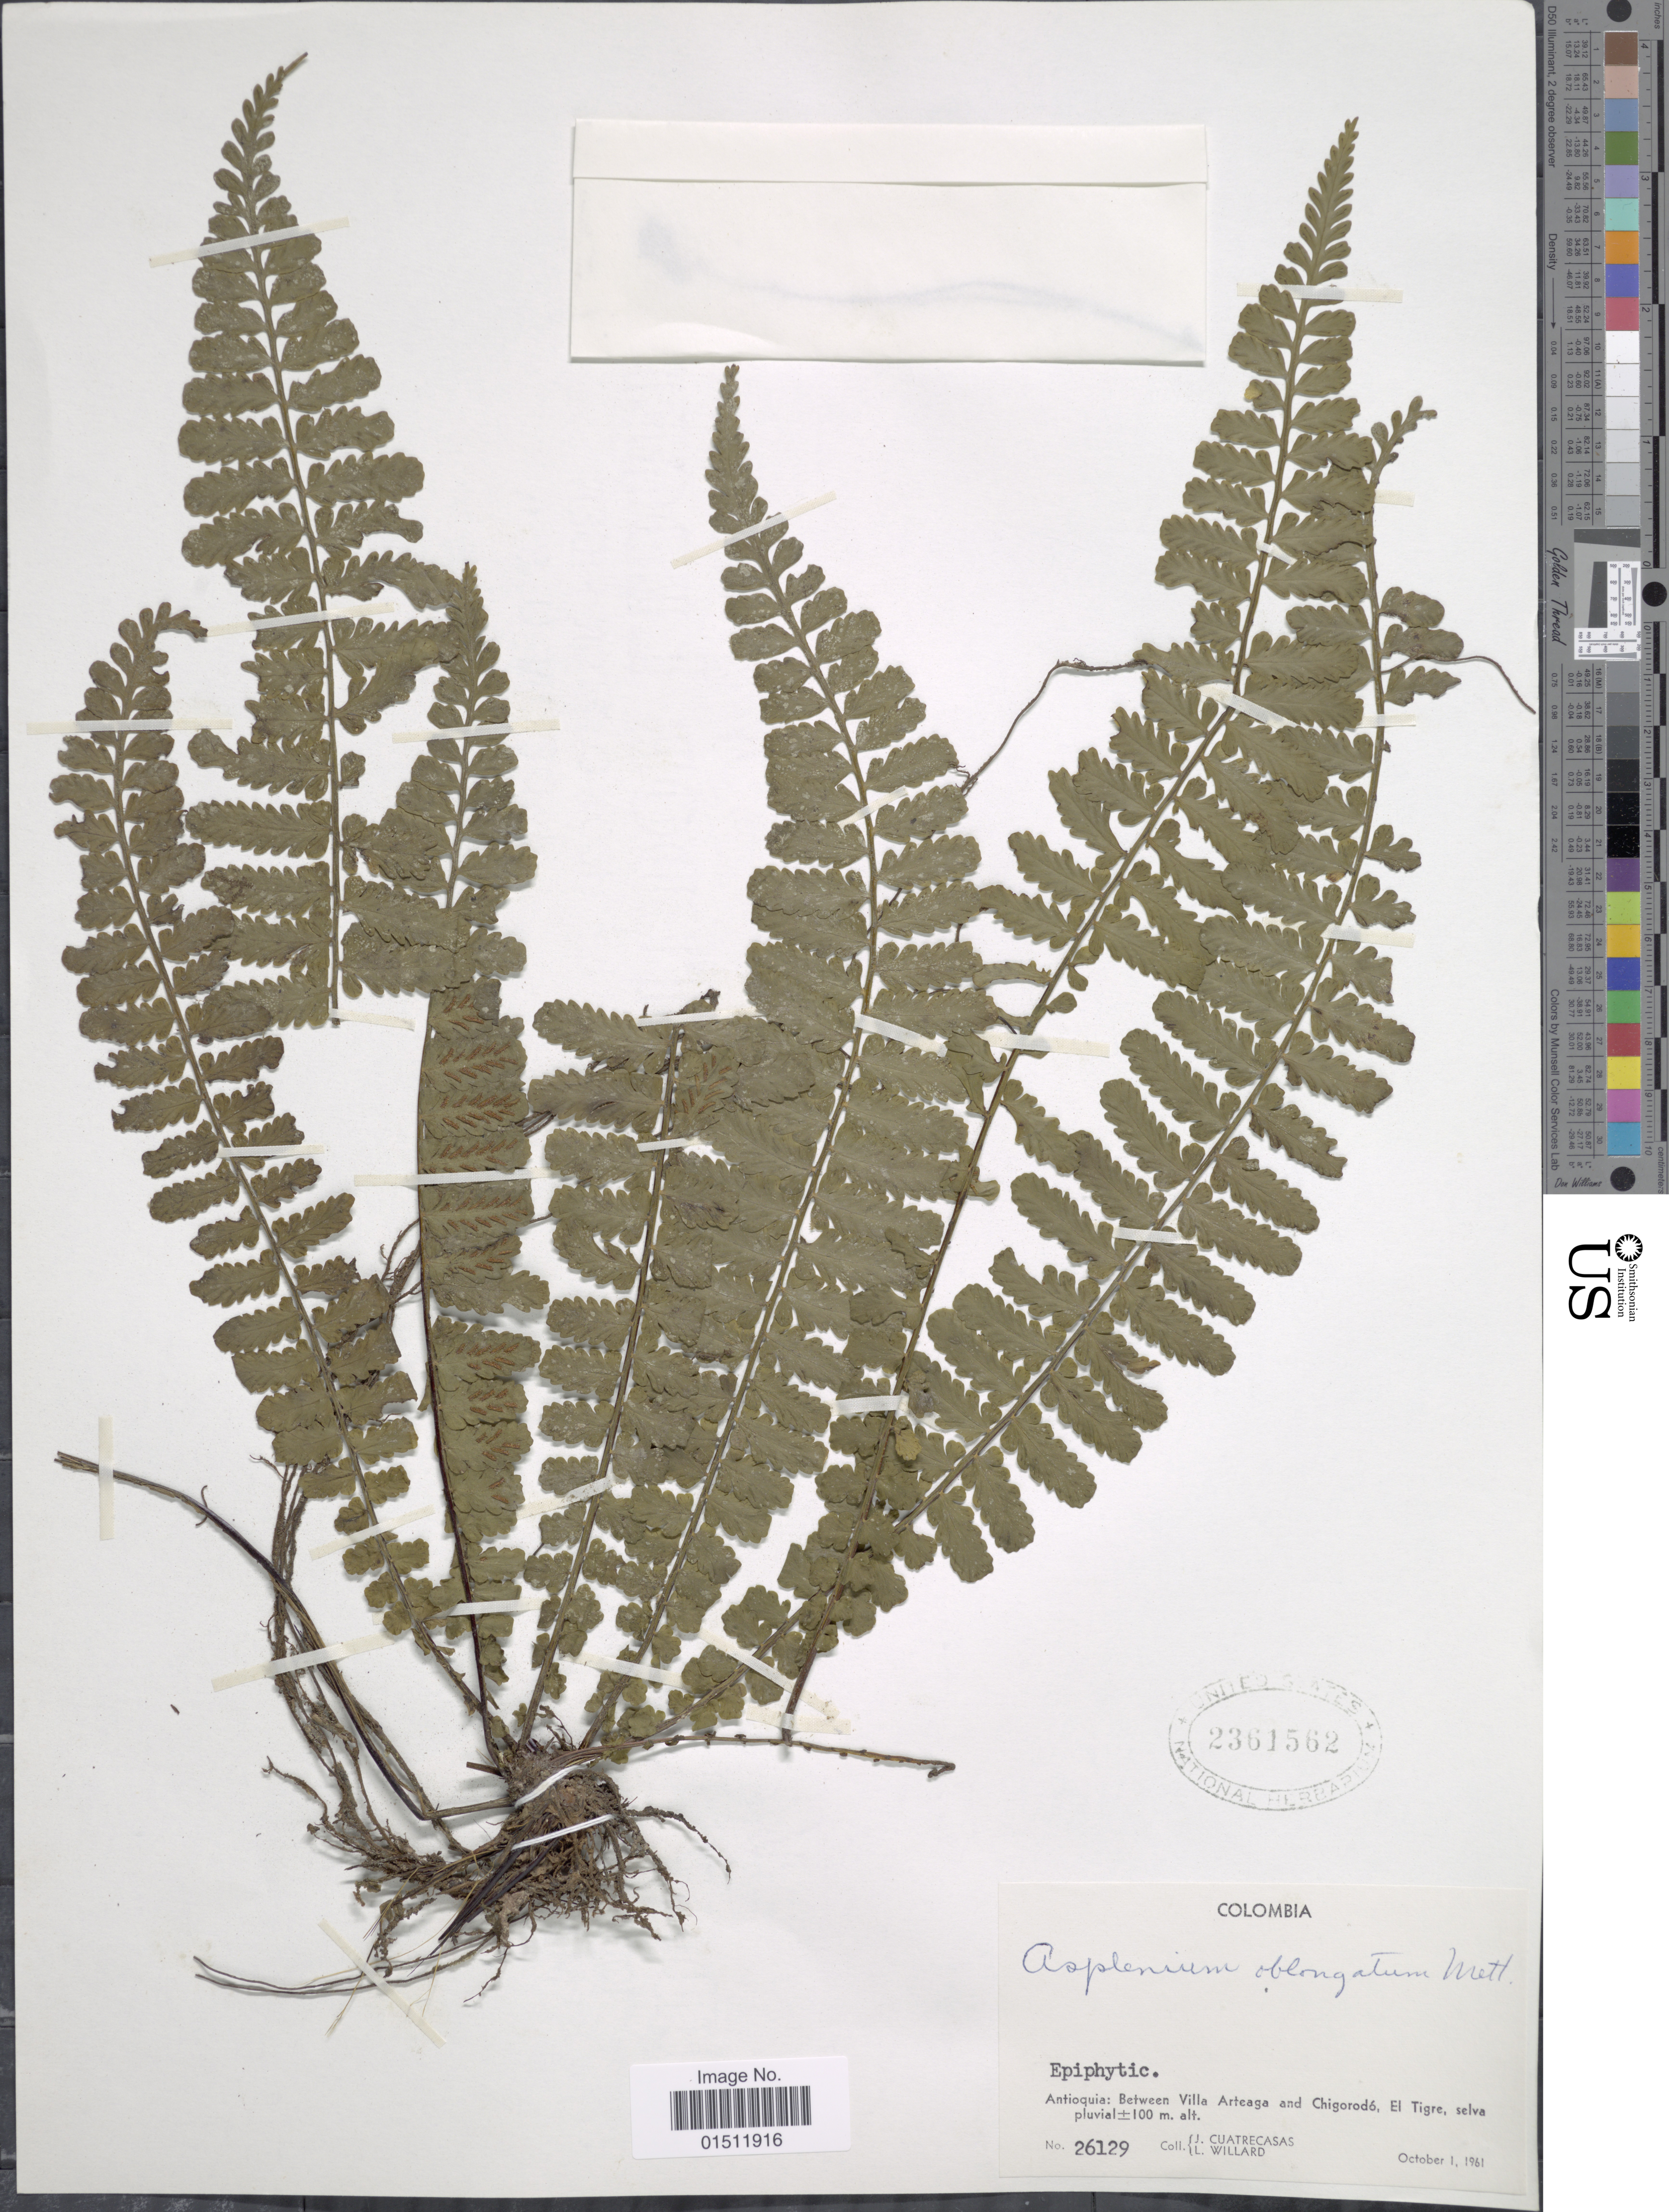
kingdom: Plantae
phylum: Tracheophyta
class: Polypodiopsida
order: Polypodiales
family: Aspleniaceae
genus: Asplenium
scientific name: Asplenium oblongatum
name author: Mett.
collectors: J. Cuatrecasas & L. Willard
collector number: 26129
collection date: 1961-10-01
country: Colombia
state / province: Antioquia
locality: Between Villa Arteaga and Chigorodo, El Tigre.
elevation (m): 100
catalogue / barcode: US 2361562